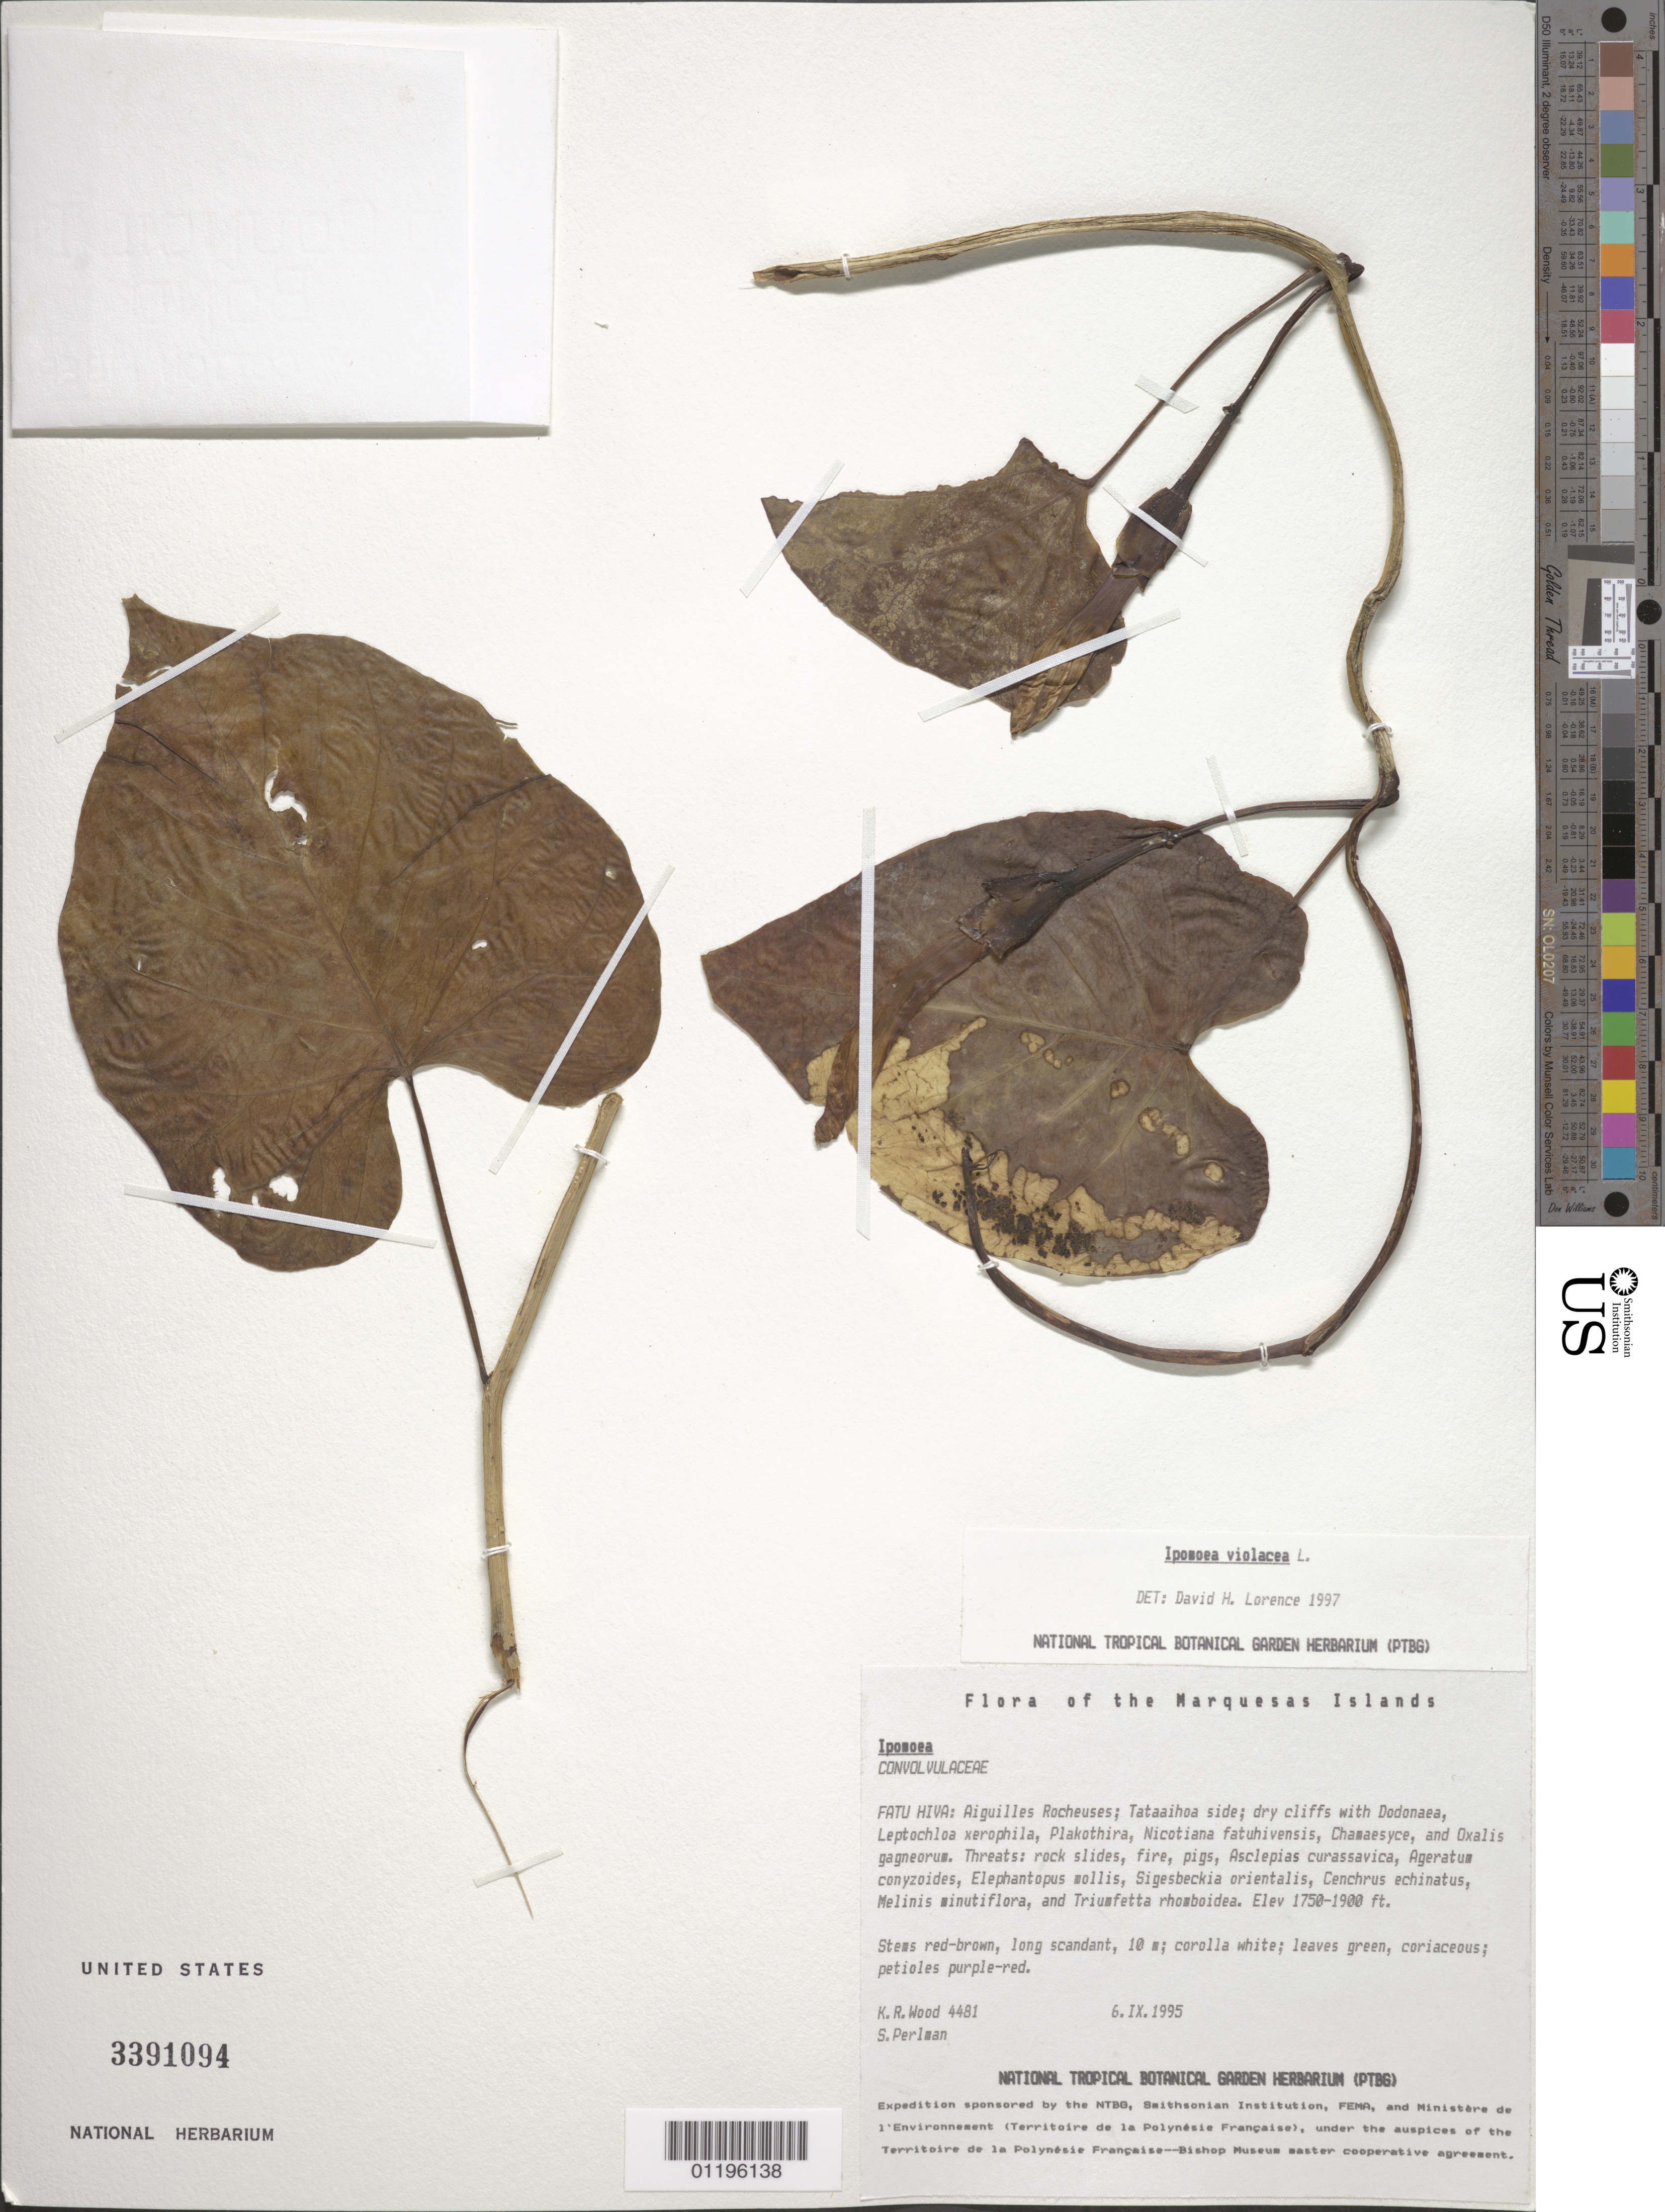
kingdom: Plantae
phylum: Tracheophyta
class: Magnoliopsida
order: Solanales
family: Convolvulaceae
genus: Ipomoea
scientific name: Ipomoea violacea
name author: L.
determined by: Lorence, David H., (PTBG), National Tropical Botanical Garden (UNITED STATES)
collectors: K. R. Wood & S. P. Perlman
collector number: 4481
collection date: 1995-09-06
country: French Polynesia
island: Fatu Hiva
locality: Aiguilles Rocheuses, Tataaihoa side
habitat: Dry cliffs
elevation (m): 533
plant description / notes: Rockslides, fire, pigs, Asclepias curassavica, Ageratina conyzoides, Elaphantopsis mollis, Siegesbeckia orientalis, Cenchrus echinatus, Melinus minutiflora, Triumphetta rhomboidea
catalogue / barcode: US 3391094